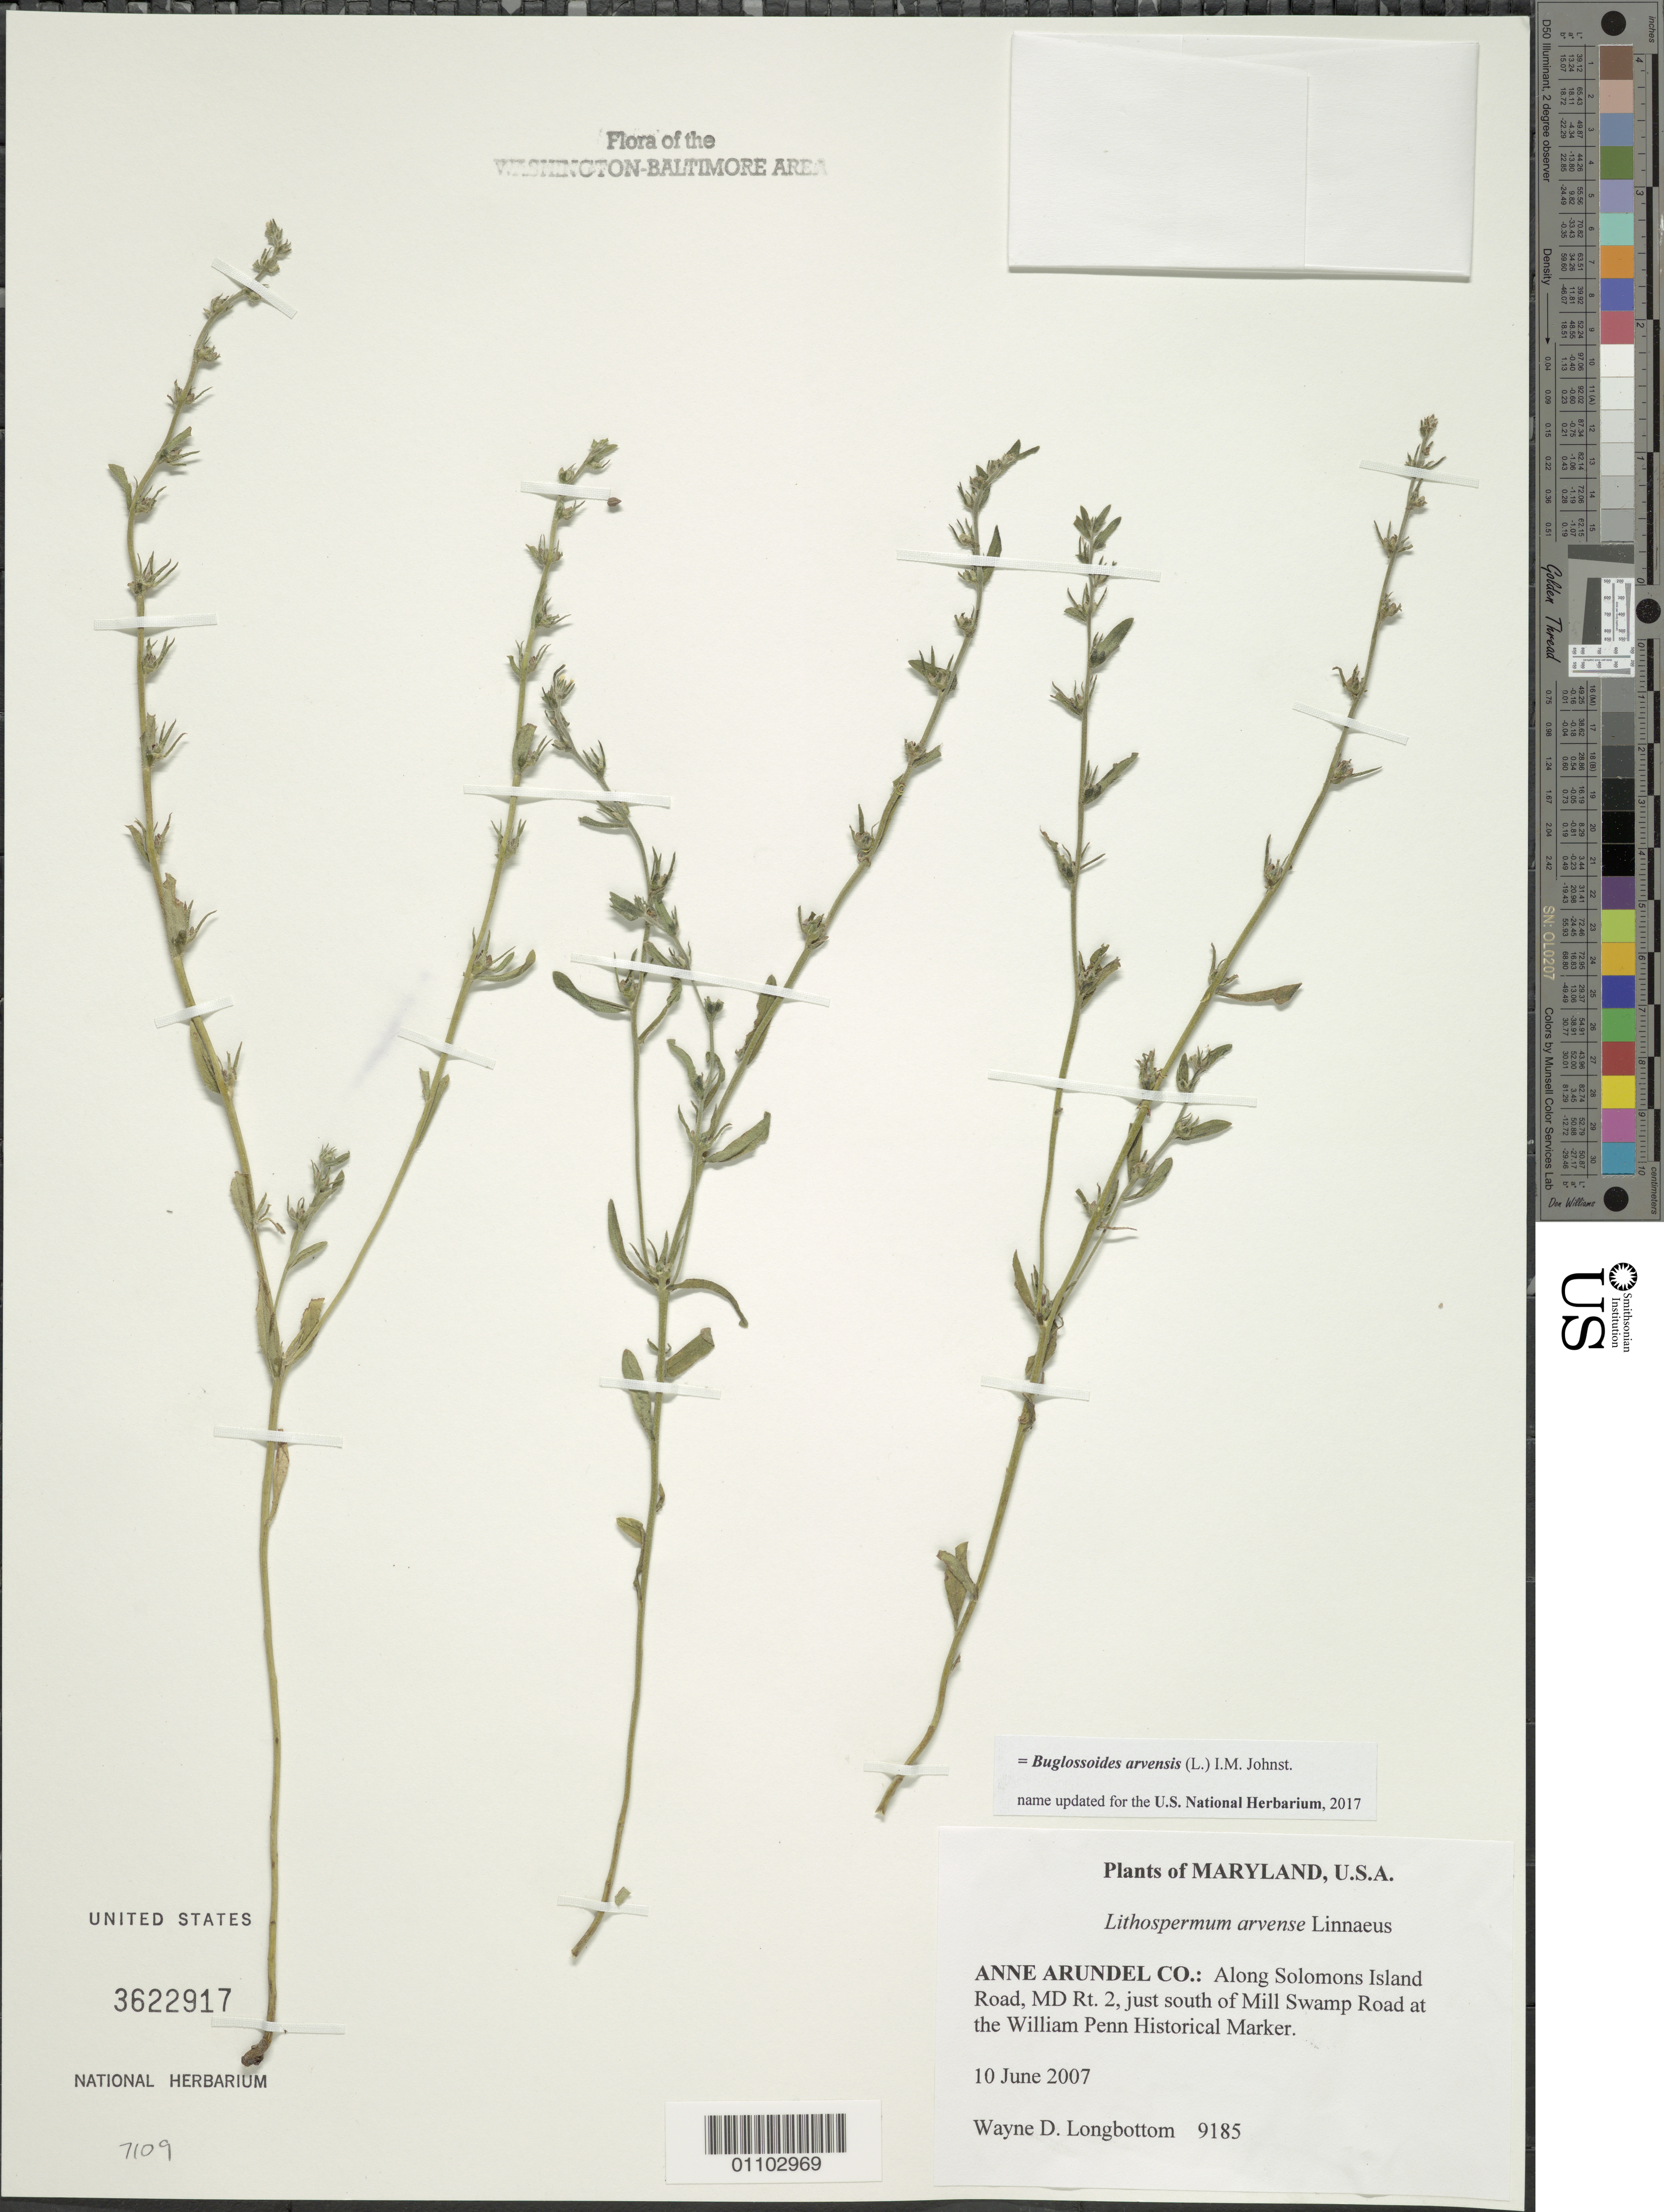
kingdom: Plantae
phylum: Tracheophyta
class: Magnoliopsida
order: Boraginales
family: Boraginaceae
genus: Buglossoides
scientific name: Buglossoides arvensis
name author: (L.) I.M. Johnst.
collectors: W. D. Longbottom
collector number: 9185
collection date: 2007-06-10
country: United States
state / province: Maryland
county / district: Anne Arundel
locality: Along Solomons Island Road, MD Rt. 2, just south of Mill Swamp Road at the William Penn Historical Marker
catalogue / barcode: US 3622917